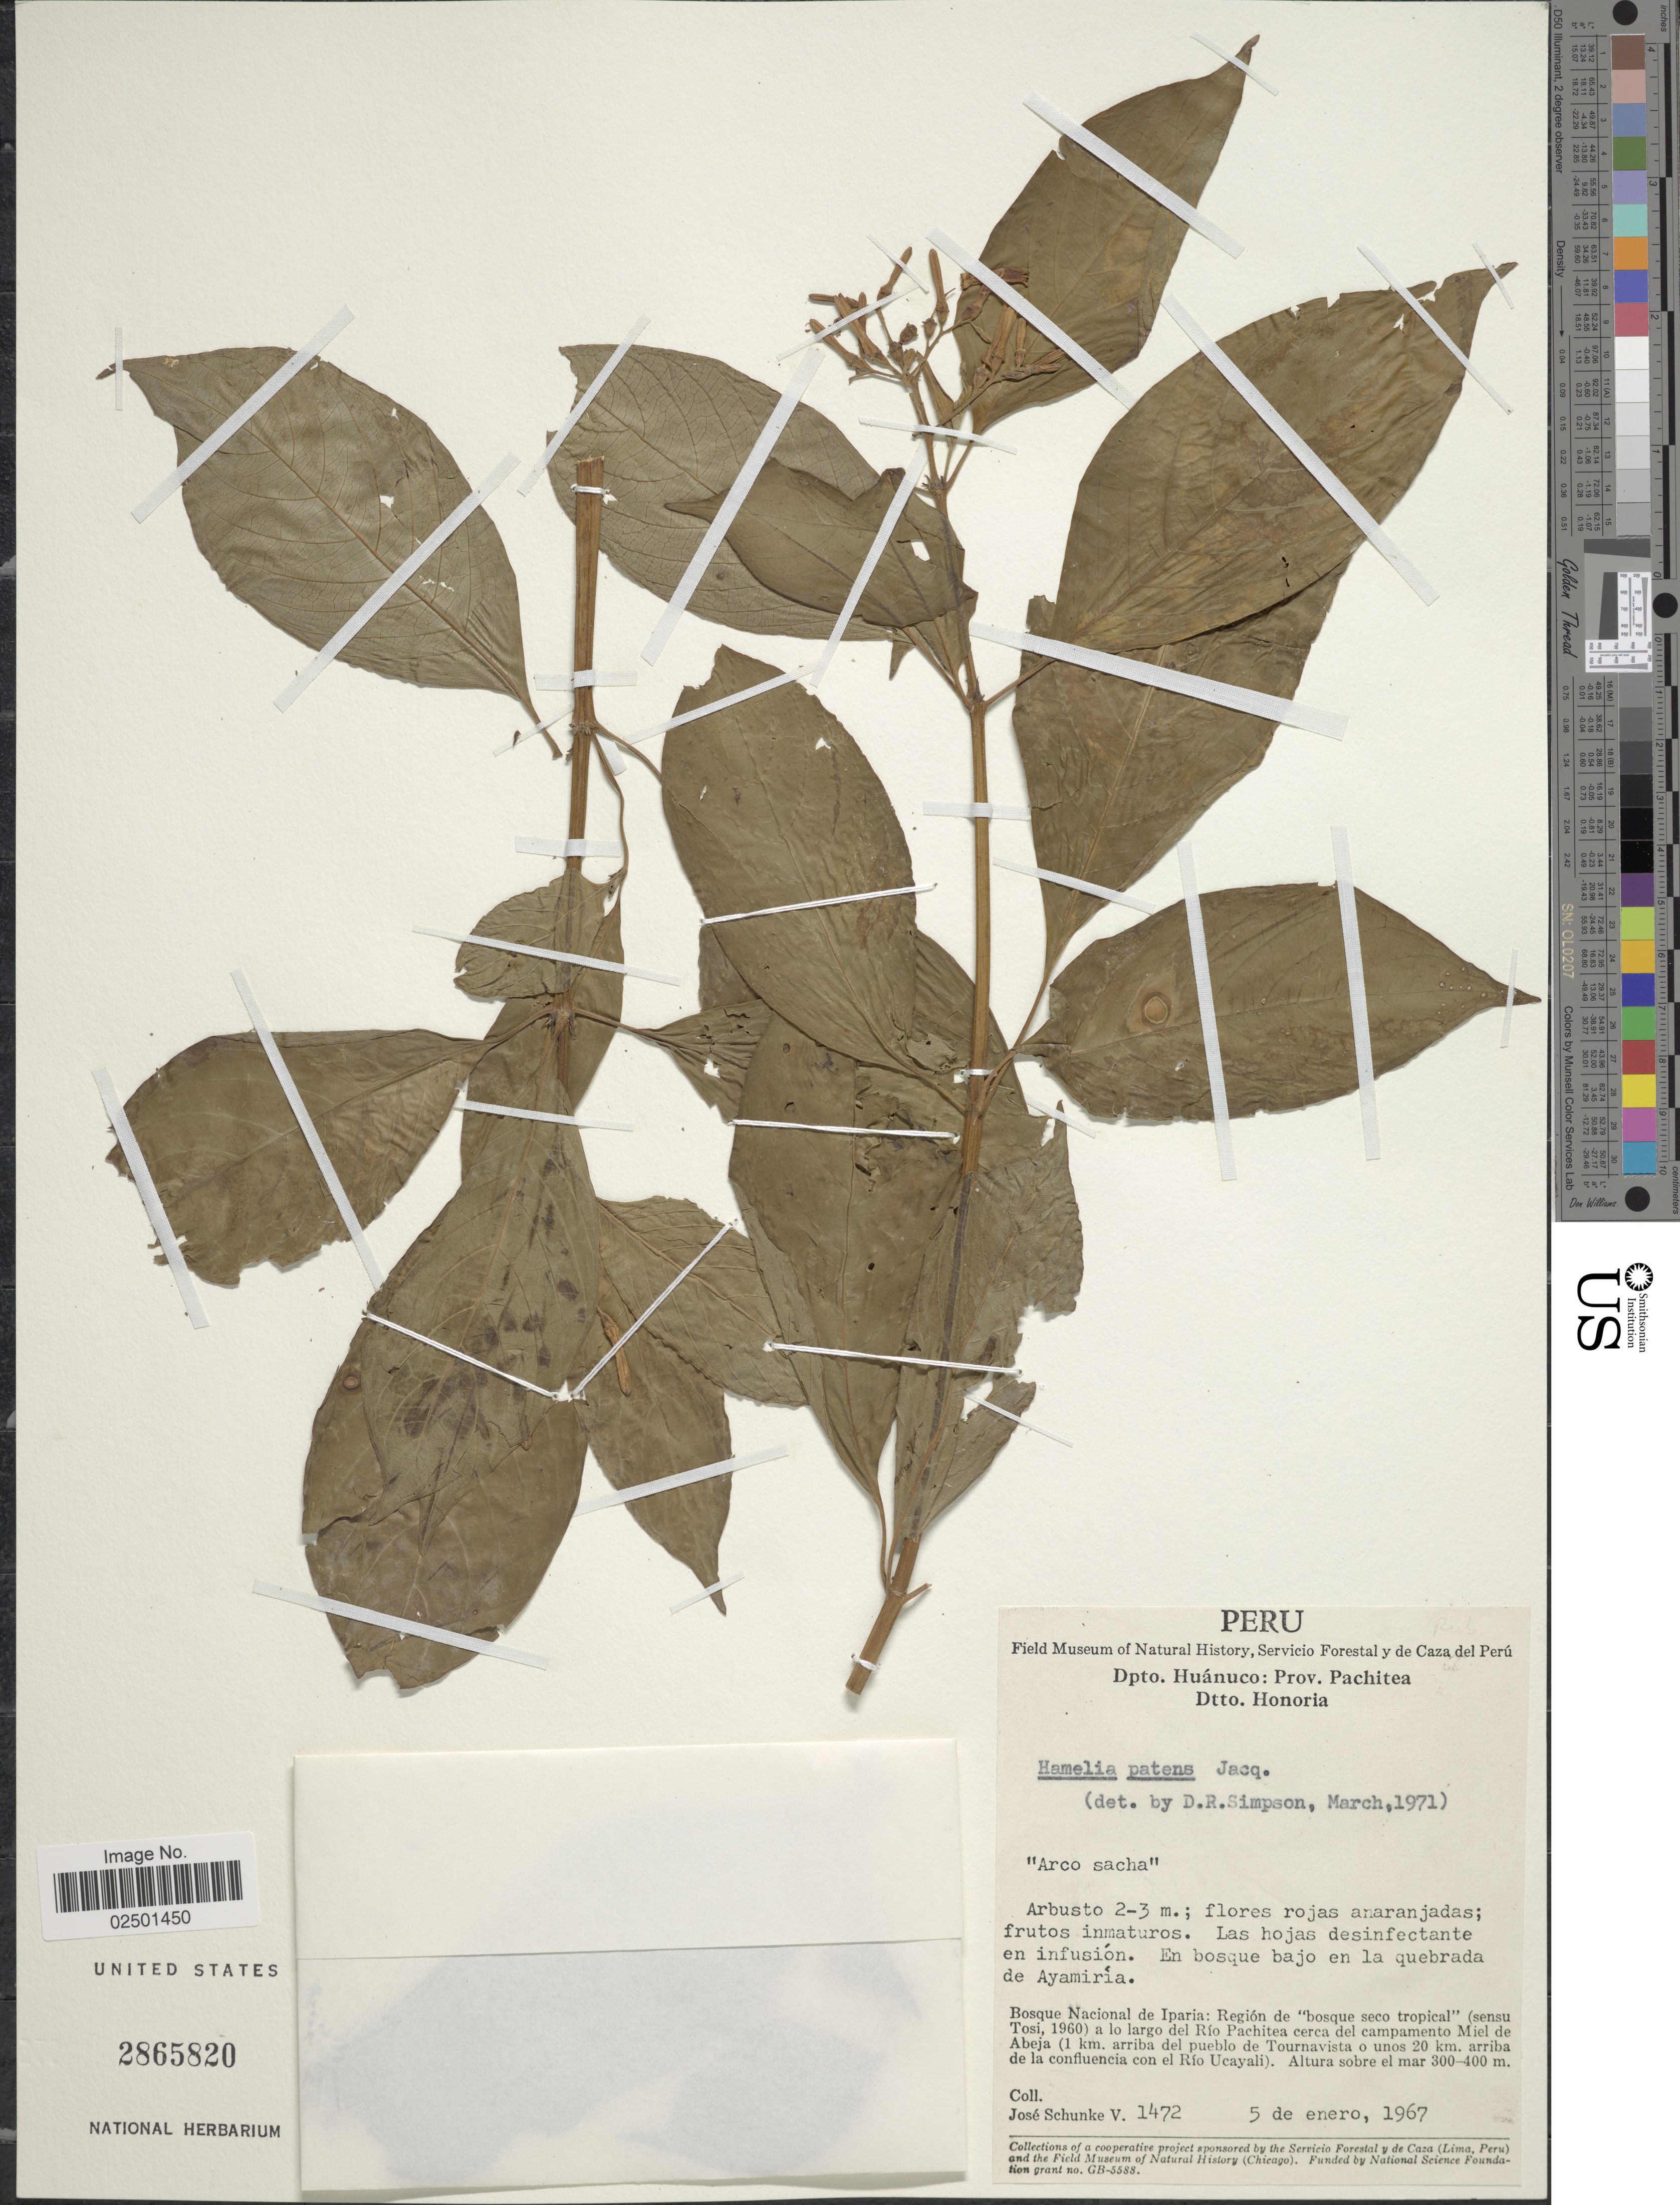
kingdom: Plantae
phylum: Tracheophyta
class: Magnoliopsida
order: Gentianales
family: Rubiaceae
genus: Hamelia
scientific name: Hamelia patens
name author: Jacq.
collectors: J. Schunke Vigo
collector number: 1472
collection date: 1967-01-05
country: Peru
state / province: Huánuco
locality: Dpto. Huánuco: Prov. Pachita. Dtto. Honoria. En bosque bajo en la quebrada de Ayamiria. Bosque Nacional de Iparia: Region de "bosque seco tropical" a lo largo del Rio Pachita cerca del campamento Miel de Abeja (1 km. arriba del pueblo de Tournavista o unos 20 km. arrriba de la confluencia con el Rio Ucayali).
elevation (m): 300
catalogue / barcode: US 2865820